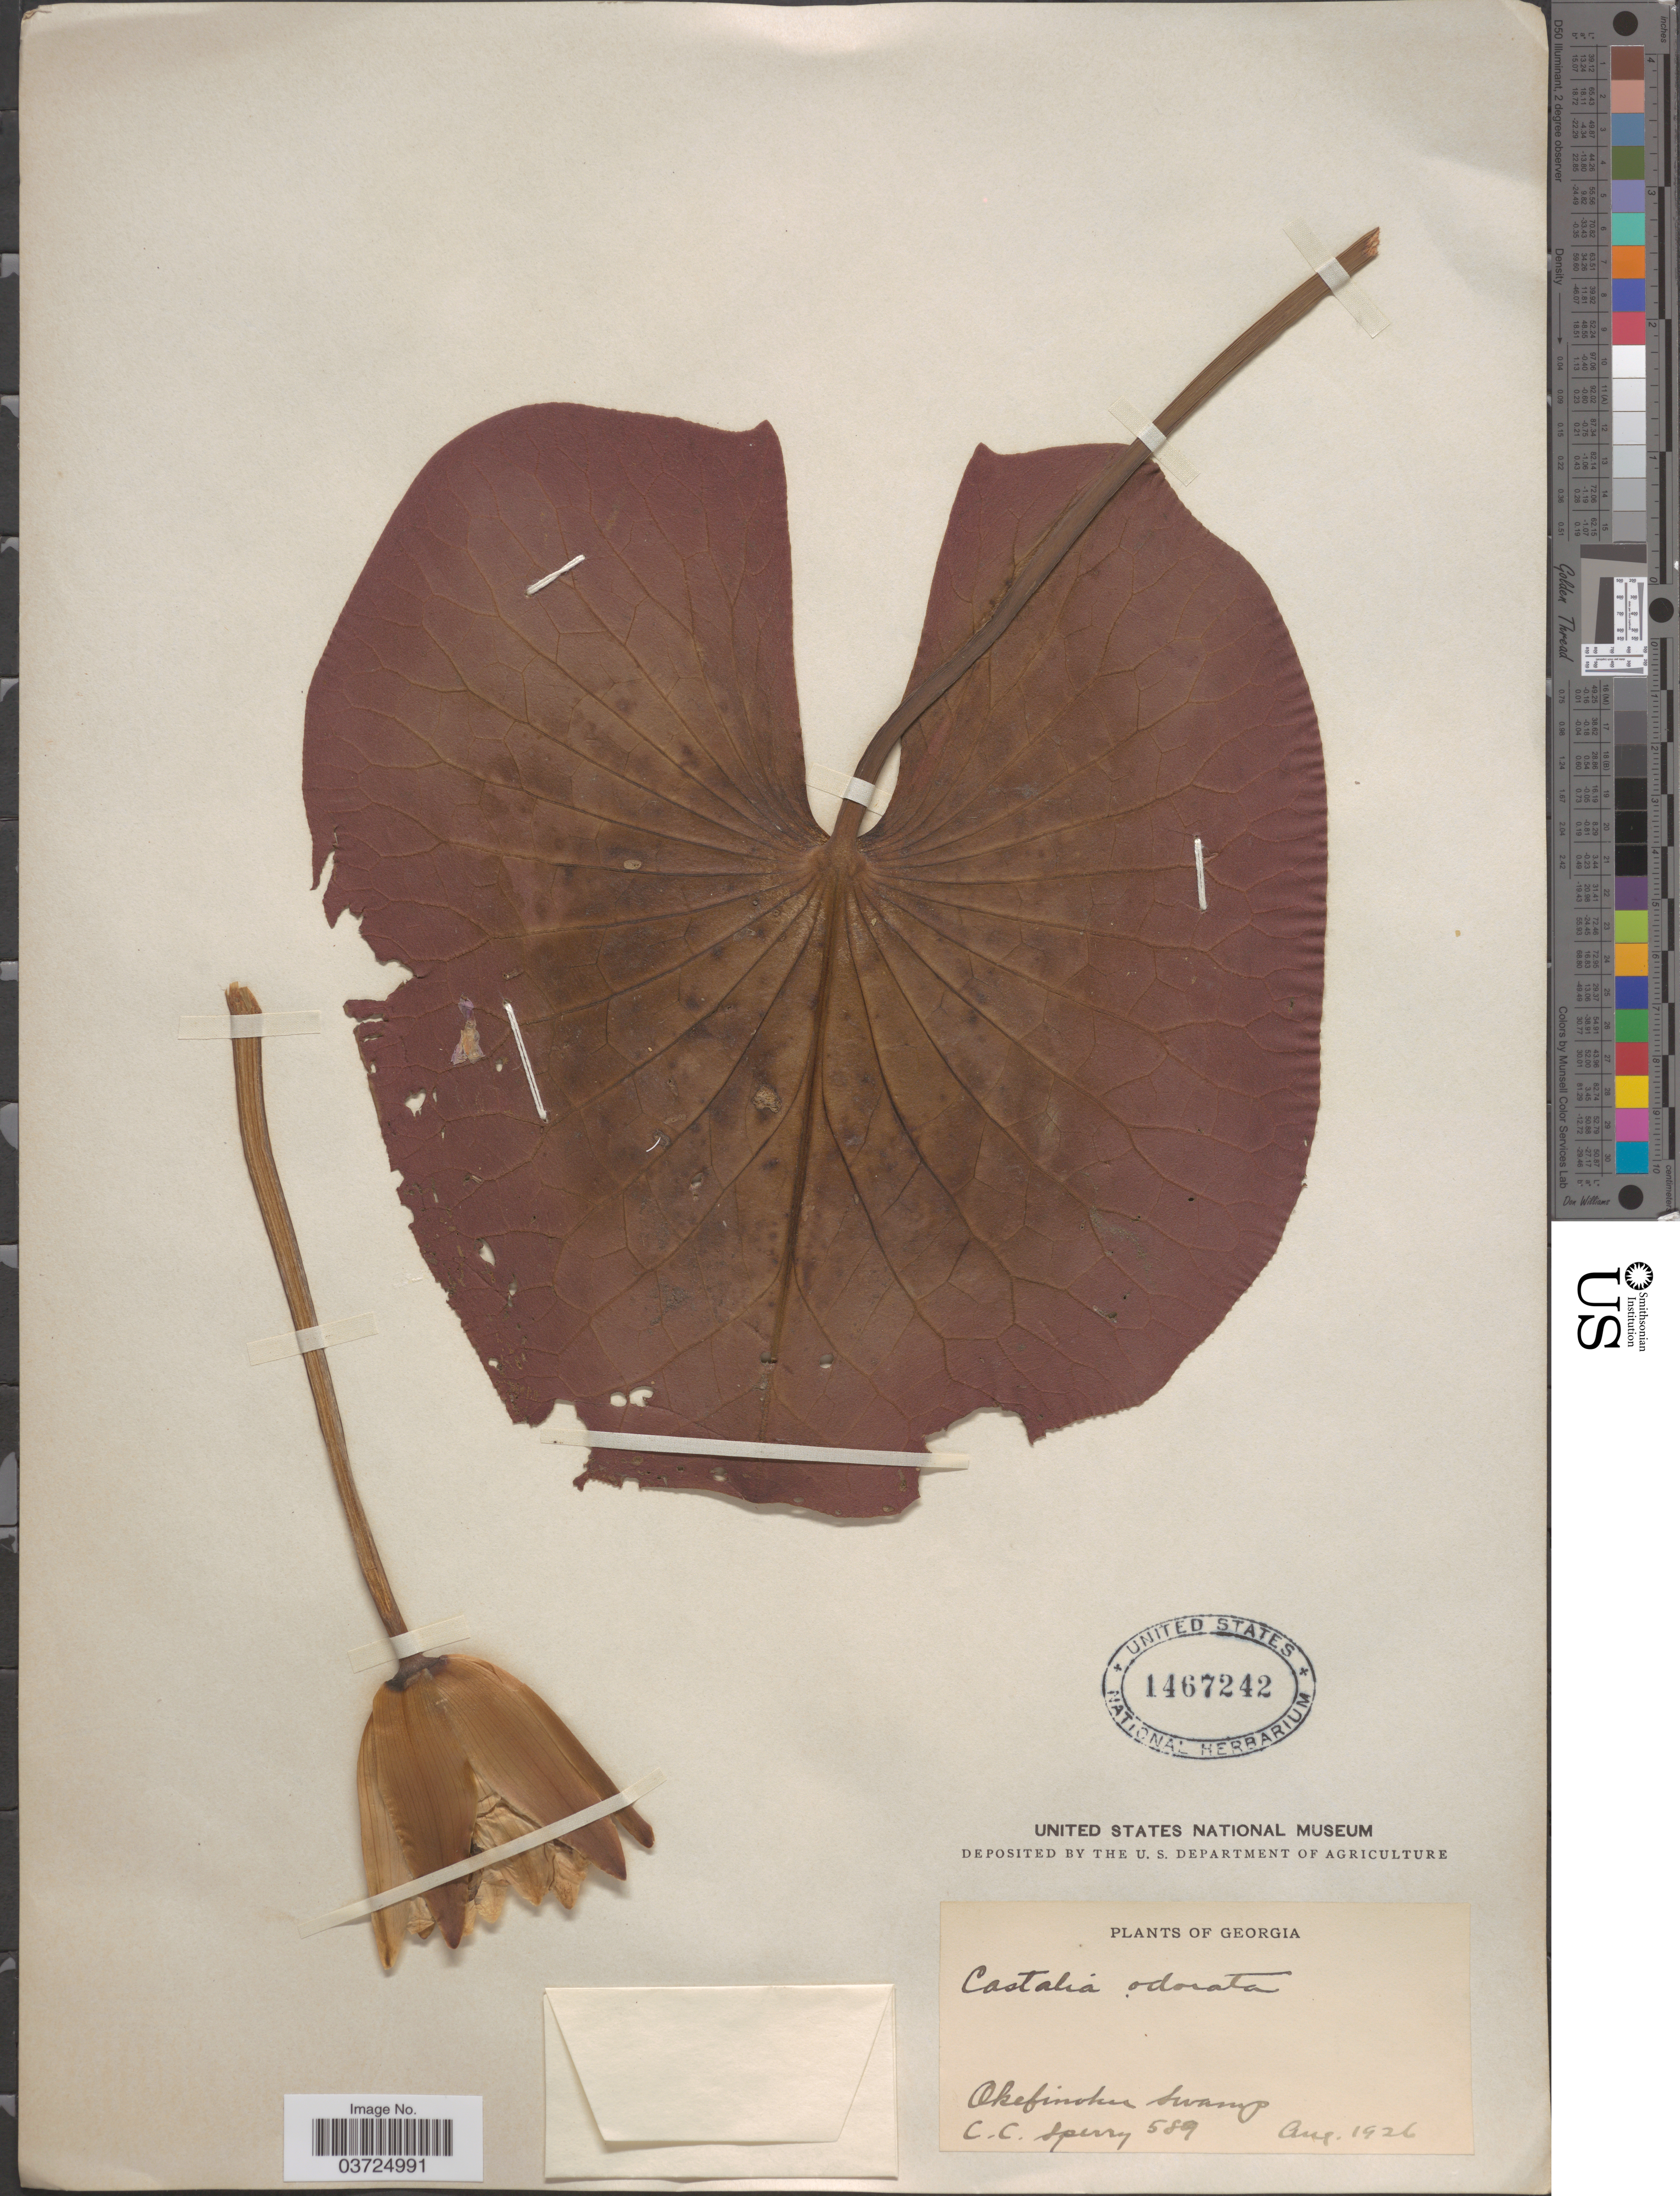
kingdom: Plantae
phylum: Tracheophyta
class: Magnoliopsida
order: Nymphaeales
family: Nymphaeaceae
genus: Nymphaea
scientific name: Nymphaea odorata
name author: Aiton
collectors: C. C. Sperry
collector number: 589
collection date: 1926-08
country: United States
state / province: Georgia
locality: Okefinokee Swamp.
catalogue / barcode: US 1467242